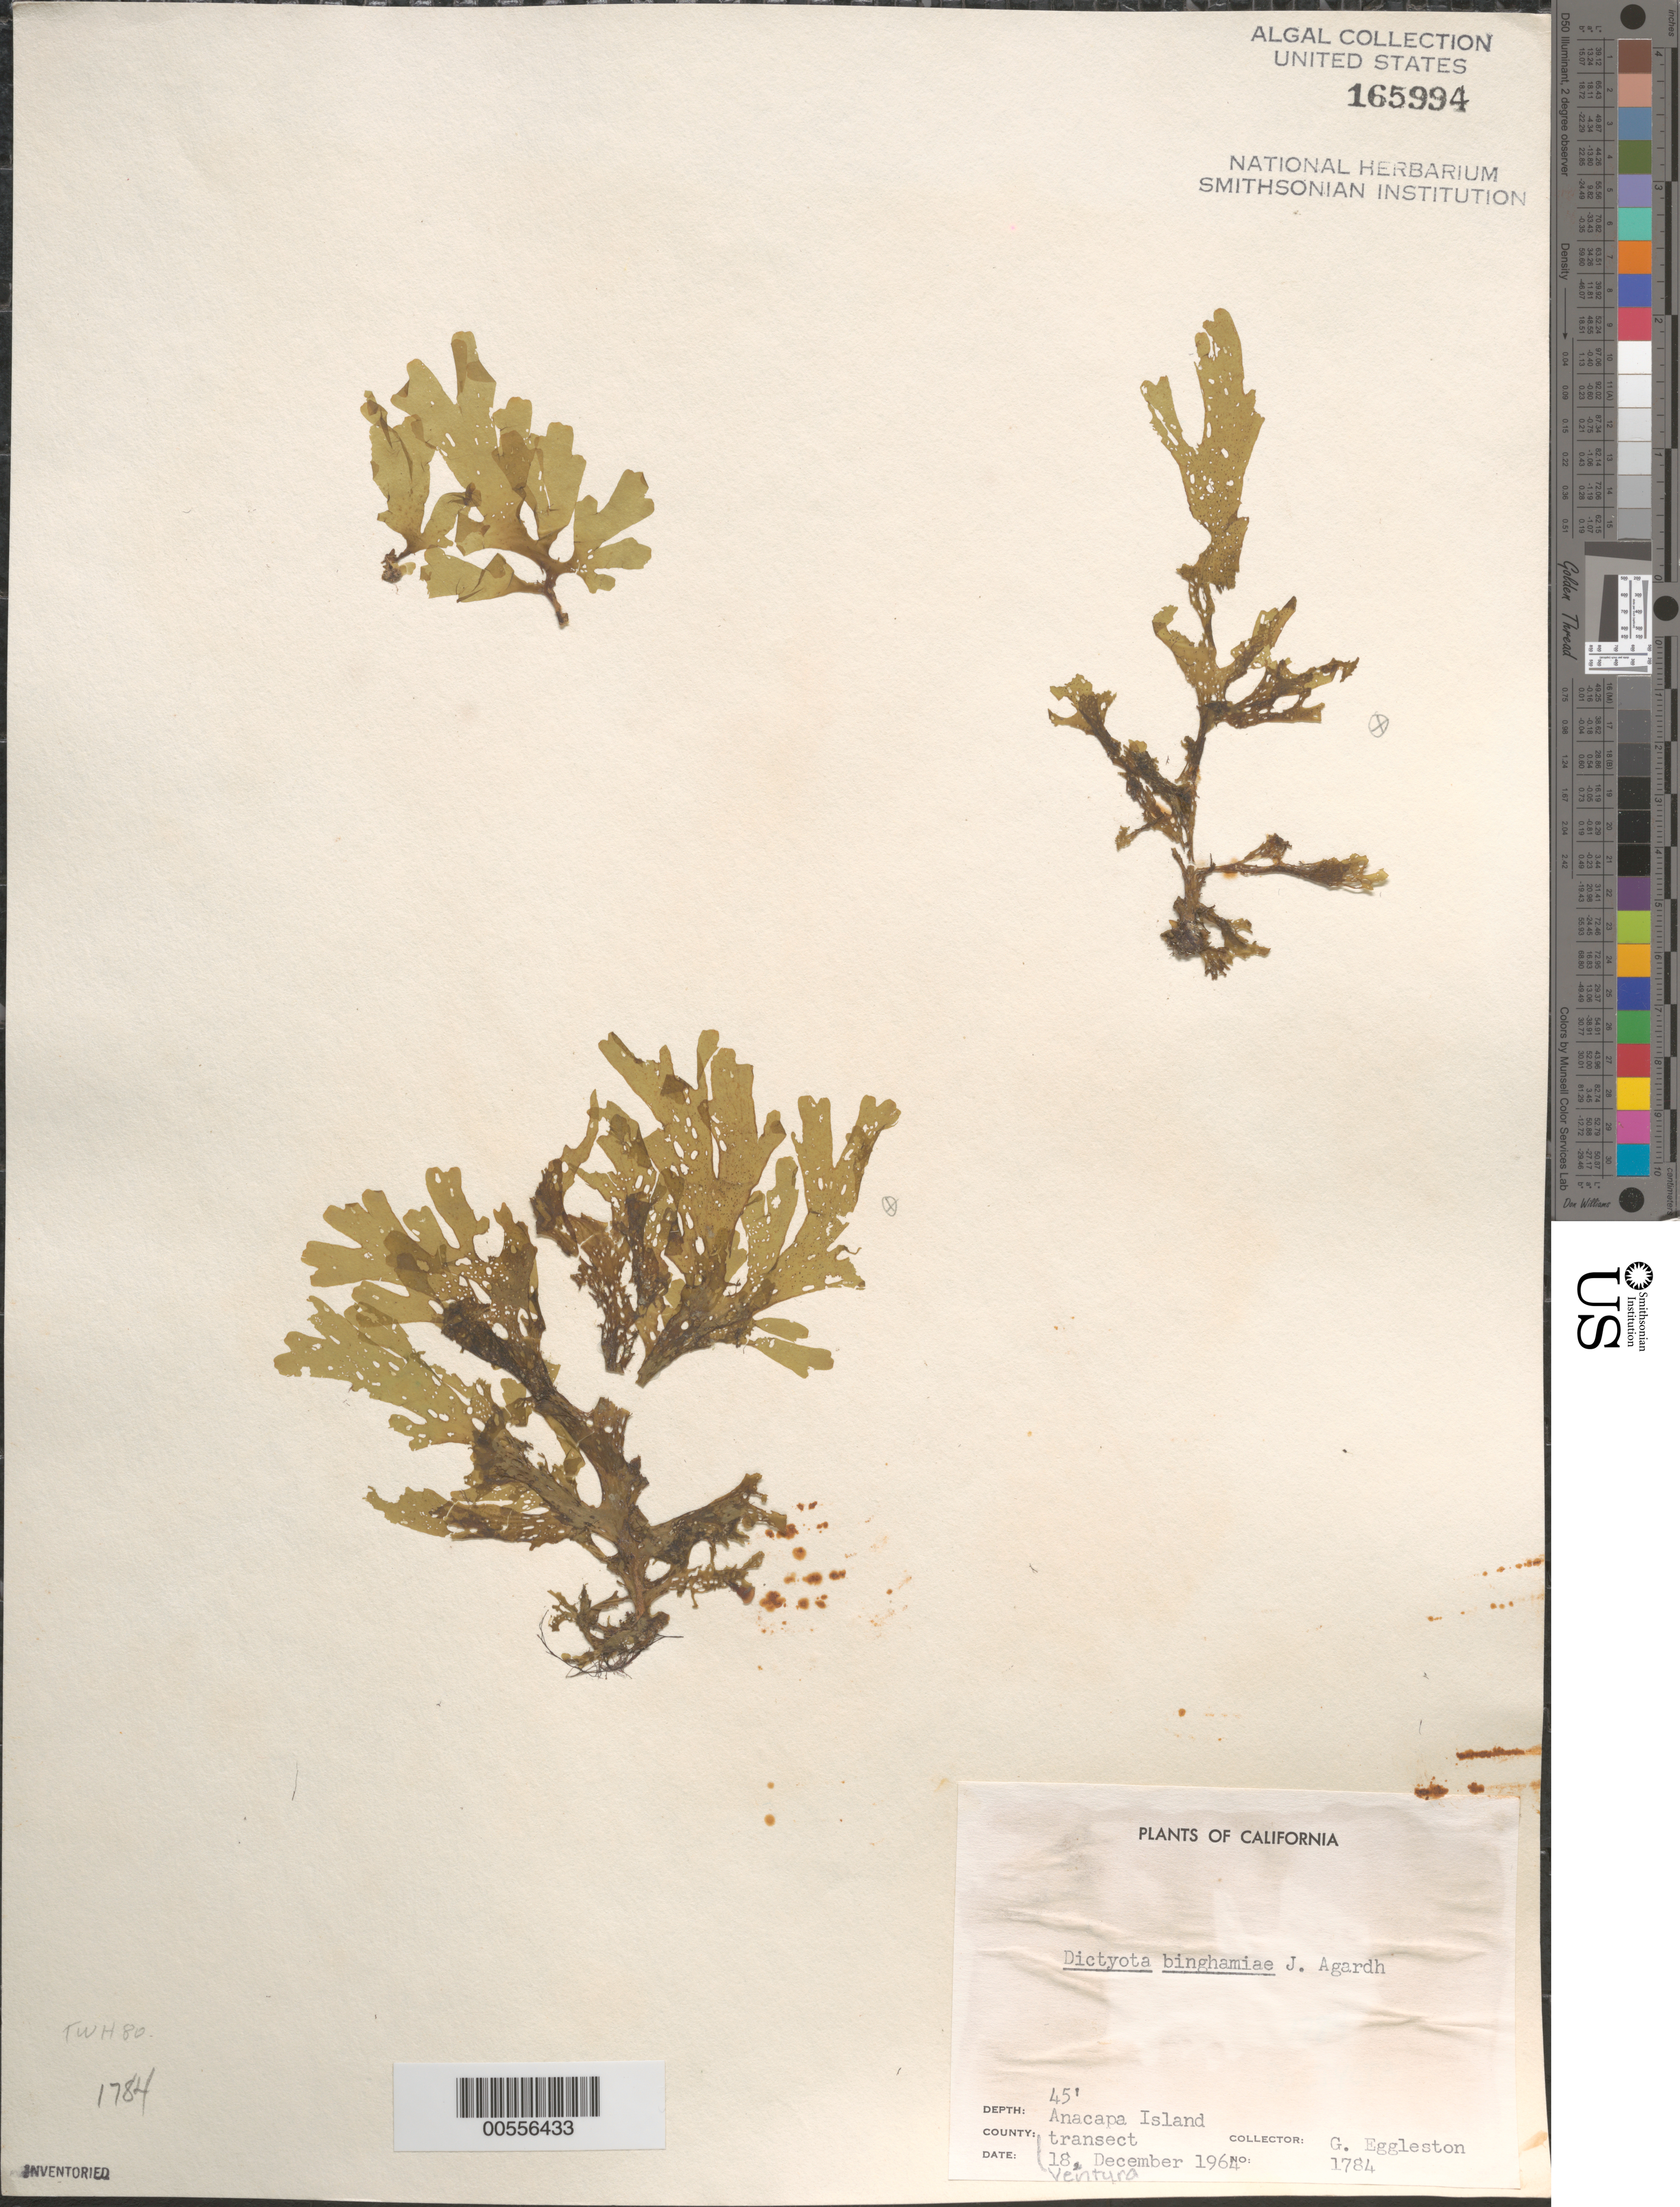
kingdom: Chromista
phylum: Ochrophyta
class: Phaeophyceae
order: Dictyotales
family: Dictyotaceae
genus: Dictyota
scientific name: Dictyota binghamiae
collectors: G. Eggleston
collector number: Neushul 1784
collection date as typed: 18 Sep 1964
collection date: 1964-09-18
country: United States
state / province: California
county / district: Ventura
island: Anacapa Island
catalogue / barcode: US 165994